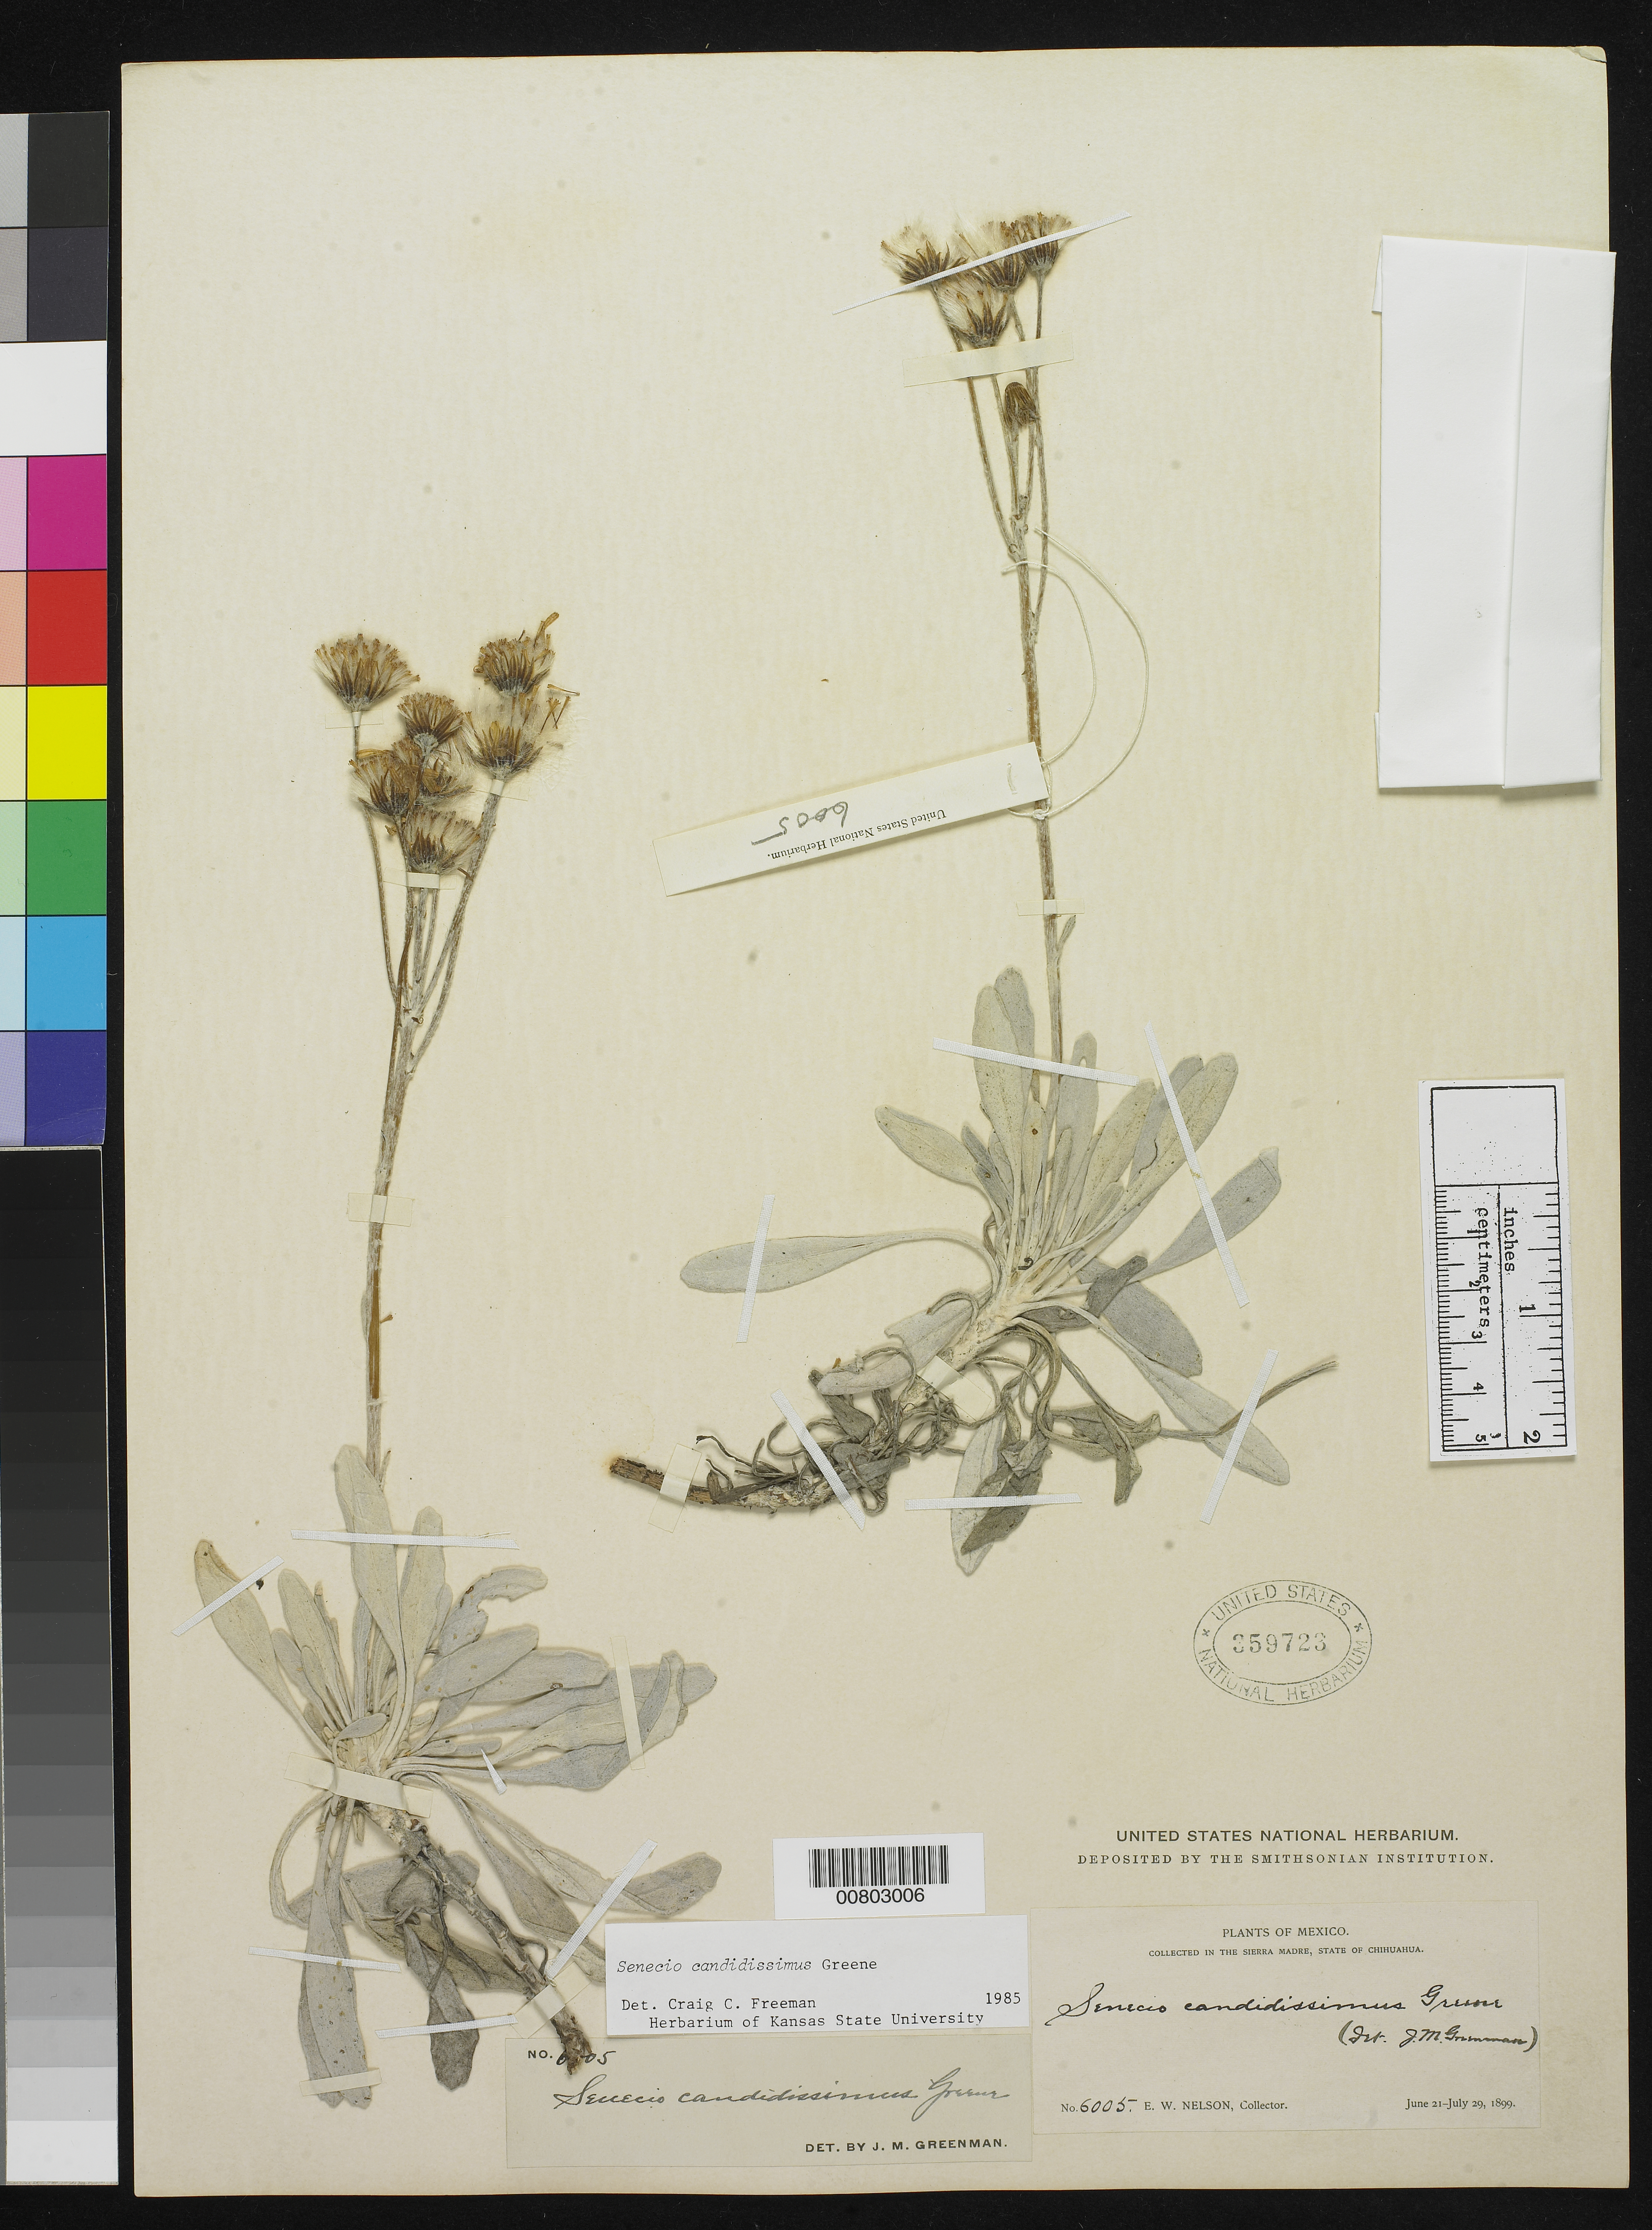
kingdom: Plantae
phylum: Tracheophyta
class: Magnoliopsida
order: Asterales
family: Asteraceae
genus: Packera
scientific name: Packera candidissima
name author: (Greene) W.A. Weber & Á. Löve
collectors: E. W. Nelson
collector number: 6005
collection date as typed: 21 Jun 1899 to 29 Jul 1899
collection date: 1899-06-21/1899-07-29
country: Mexico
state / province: Chihuahua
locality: Sierra Madre, Chihuahua.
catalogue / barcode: US 359723